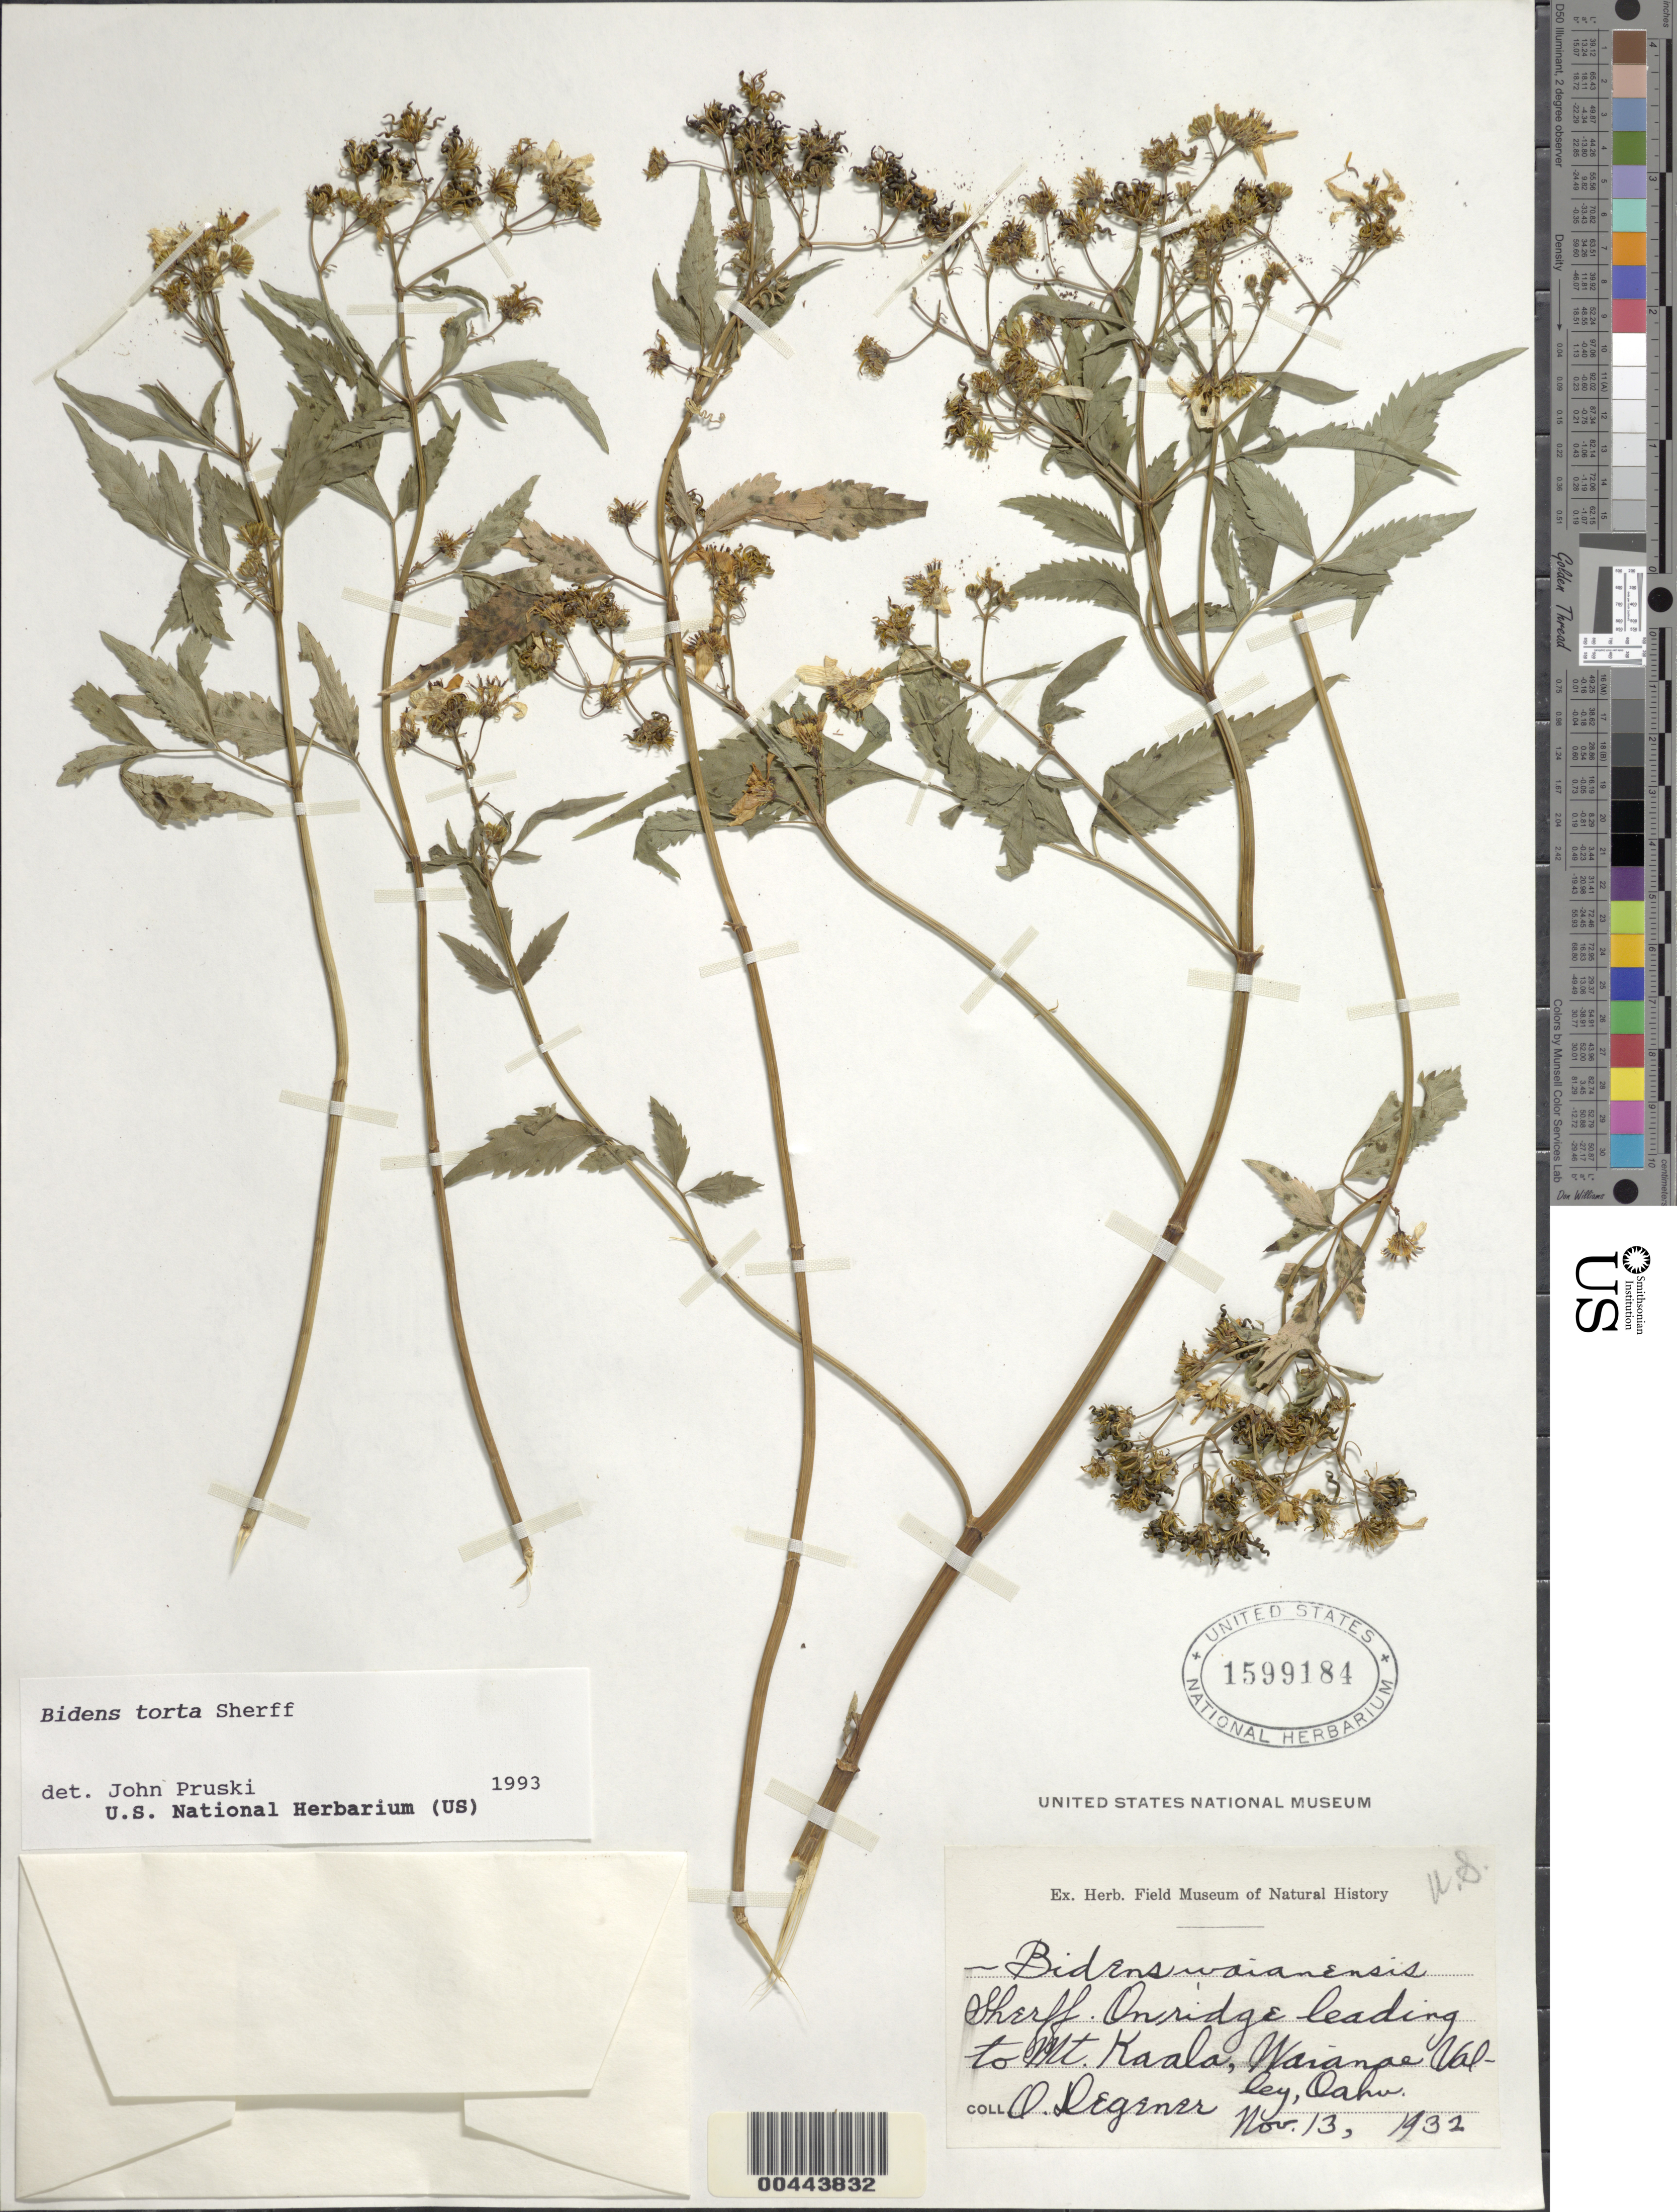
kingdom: Plantae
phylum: Tracheophyta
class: Magnoliopsida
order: Asterales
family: Asteraceae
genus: Bidens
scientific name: Bidens torta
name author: Sherff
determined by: Pruski, J. F.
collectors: O. Degener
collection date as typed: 13 Nov 1932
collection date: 1932-11-13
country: United States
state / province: Hawaii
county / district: Honolulu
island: Oahu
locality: On ridge leading to Mount Kaala, Waianae Valley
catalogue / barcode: US 1599184